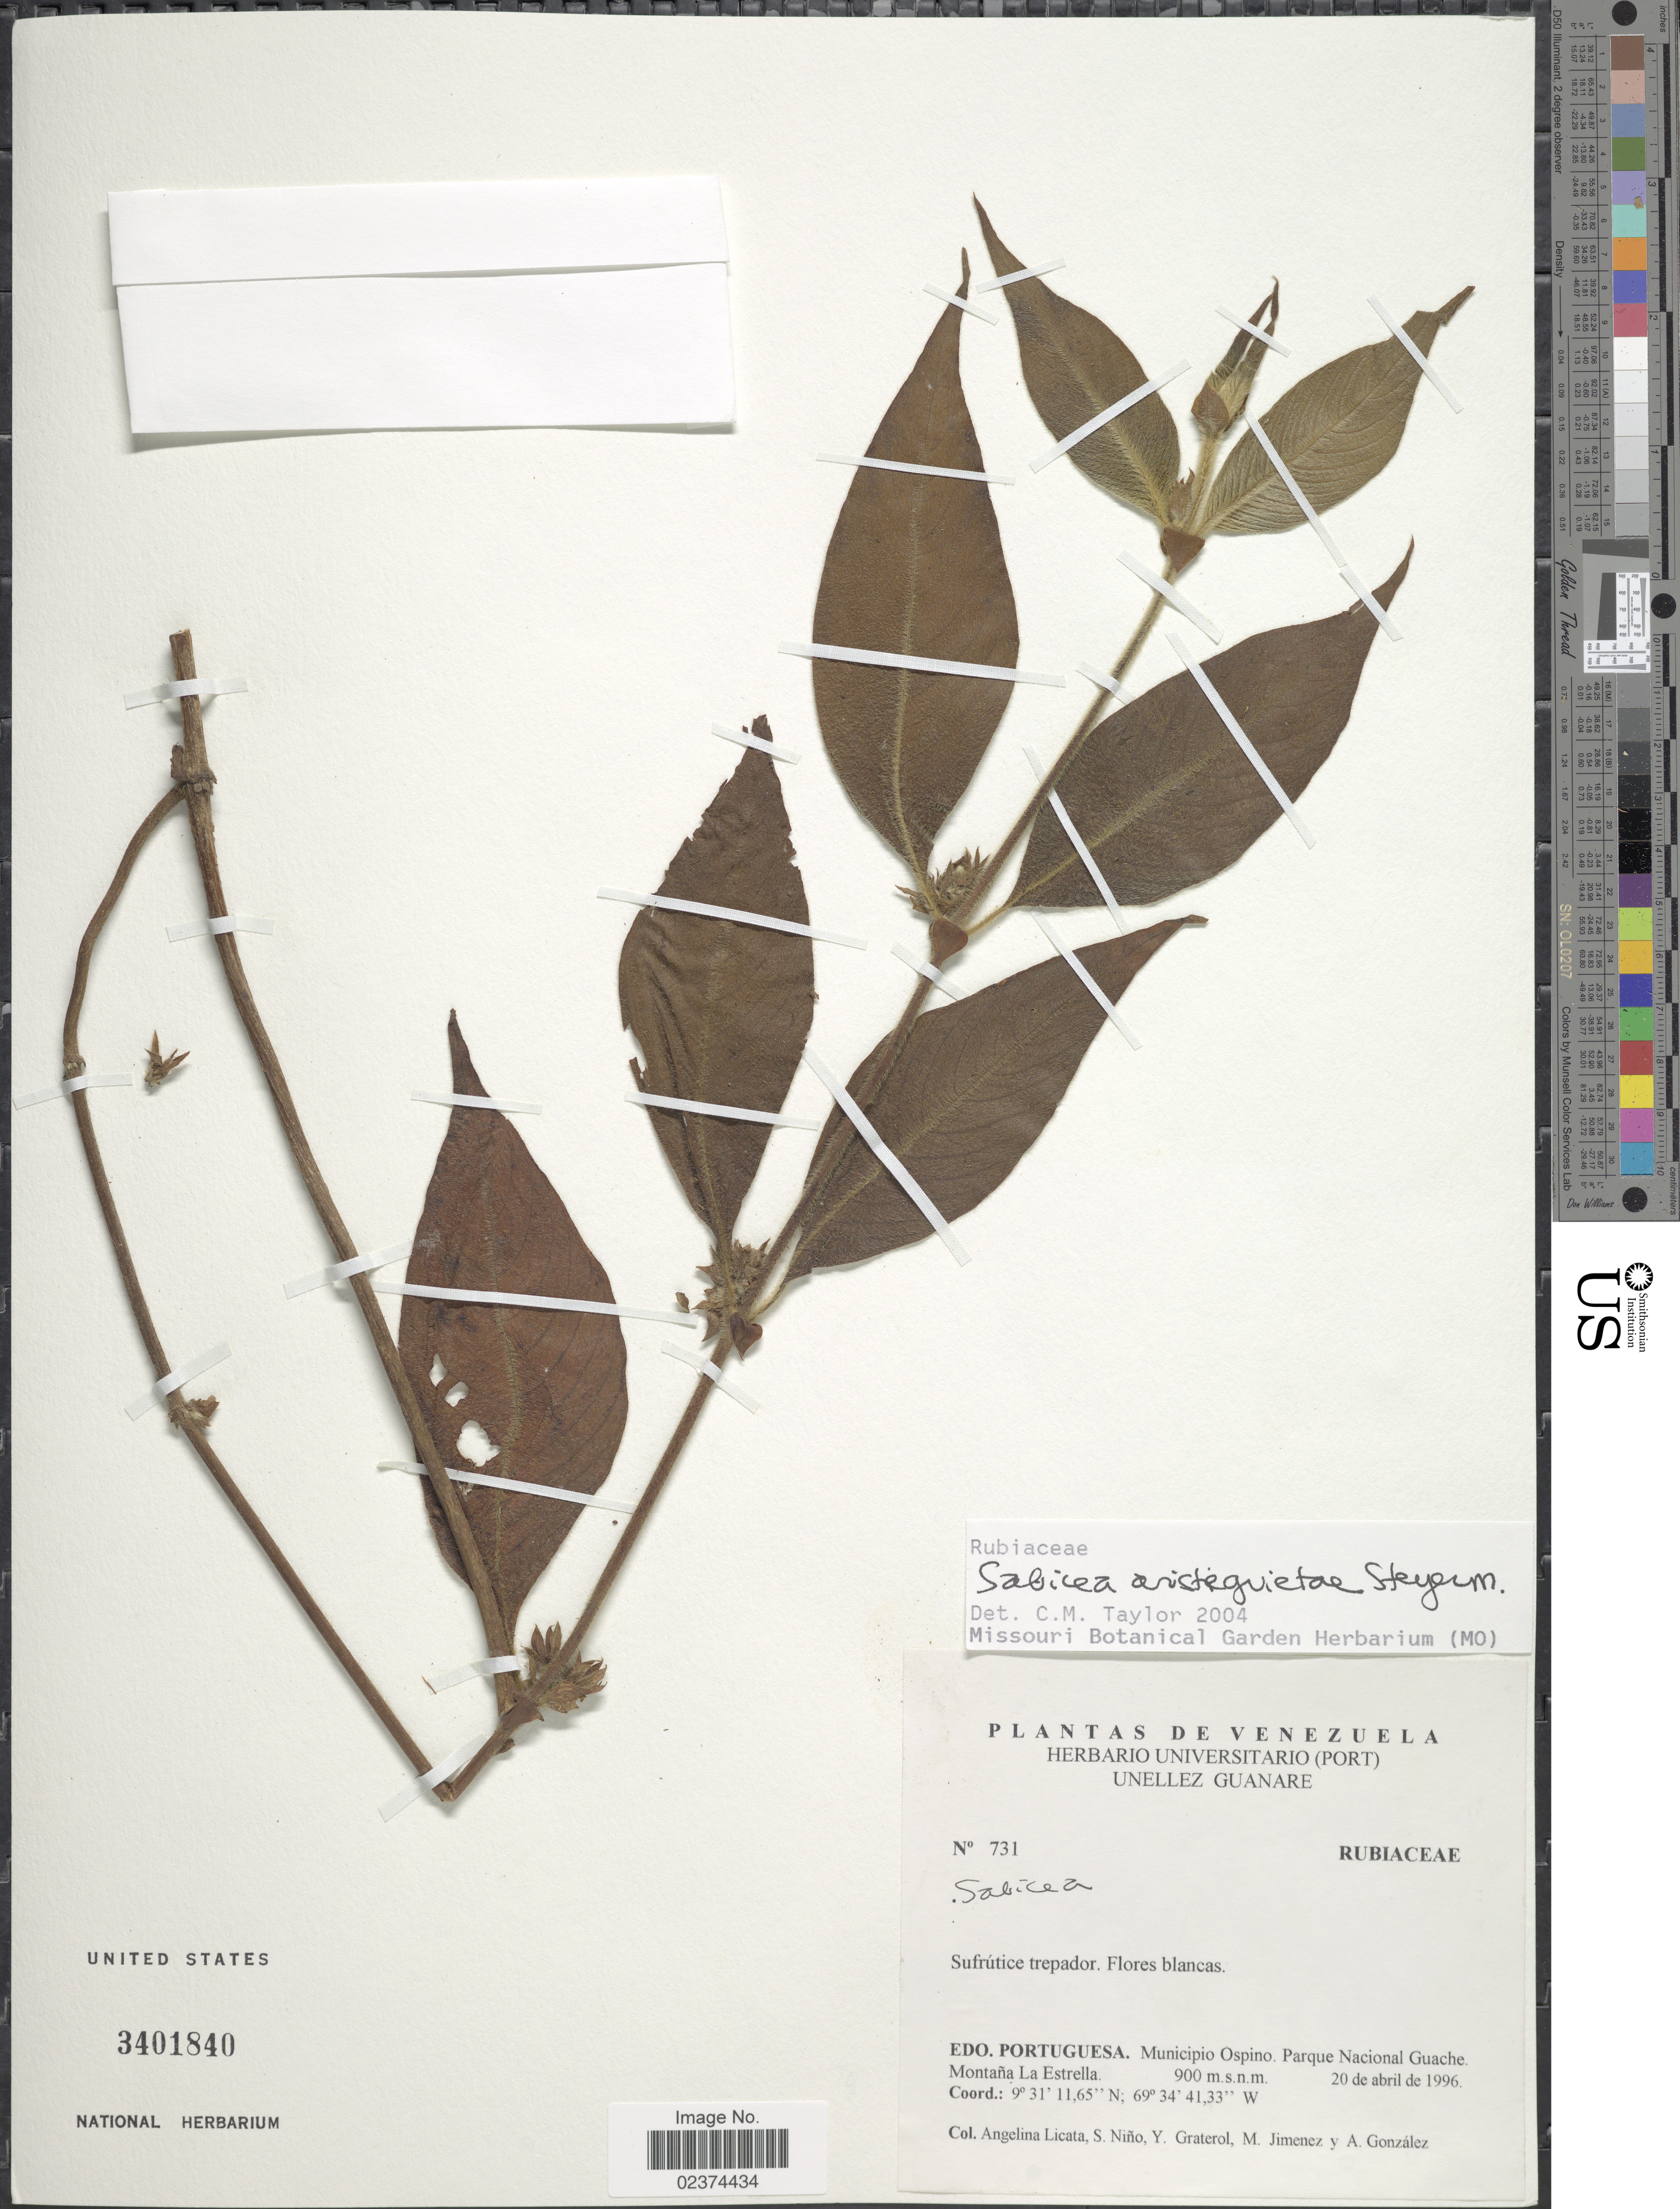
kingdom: Plantae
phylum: Tracheophyta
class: Magnoliopsida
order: Gentianales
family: Rubiaceae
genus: Sabicea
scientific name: Sabicea aristeguietae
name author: Steyerm.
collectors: A. Licata, S. M. Niño, Y. Graterol, M. Jimenez & A. C. González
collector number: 731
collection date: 1996-04-20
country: Venezuela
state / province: Portuguesa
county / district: Ospino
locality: Parque Nacional Guache. Montaña La Estrella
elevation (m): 900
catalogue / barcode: US 3401840